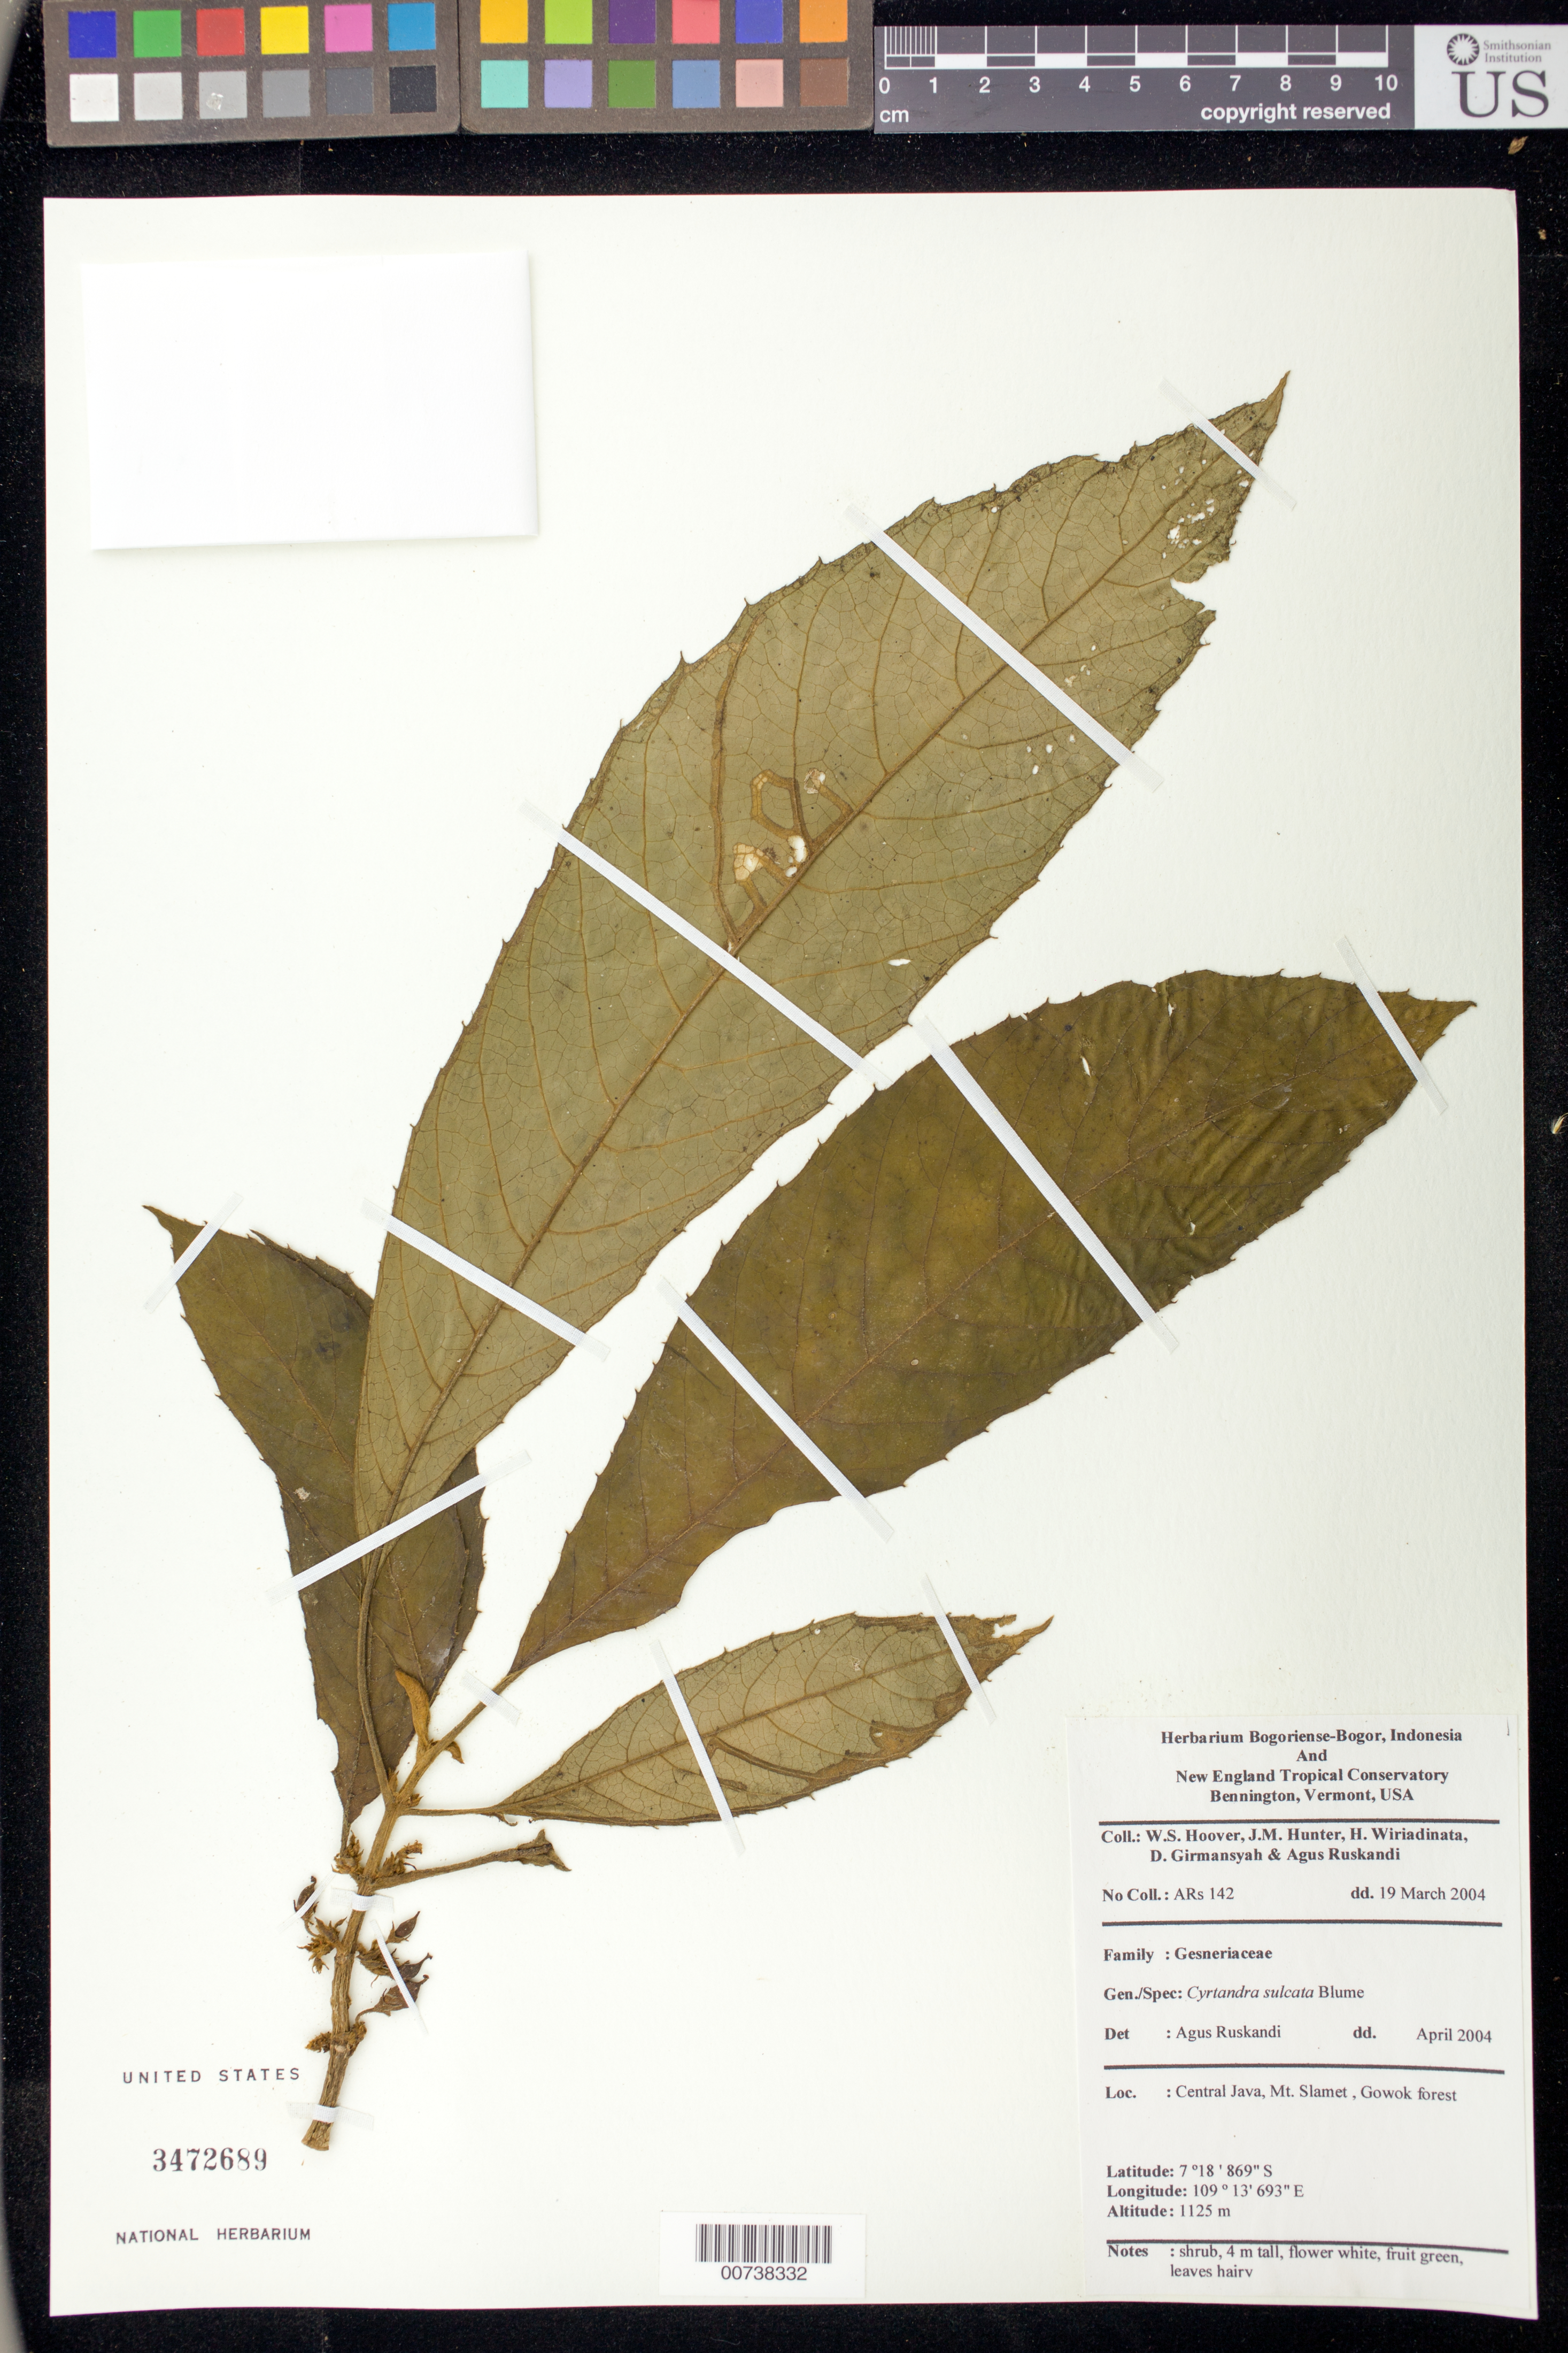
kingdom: Plantae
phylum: Tracheophyta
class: Magnoliopsida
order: Lamiales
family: Gesneriaceae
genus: Cyrtandra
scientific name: Cyrtandra sulcata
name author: Blume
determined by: Ruskandi, A.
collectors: W. S. Hoover, J. Hunter, H. Wiriadinata, D. Girmansyah & A. Ruskandi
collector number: ARs 142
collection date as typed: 19 Mar 2004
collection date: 2004-03-19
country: Indonesia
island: Java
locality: Central Java, Mt. Slamet, Gowok forest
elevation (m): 1125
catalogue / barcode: US 3472689